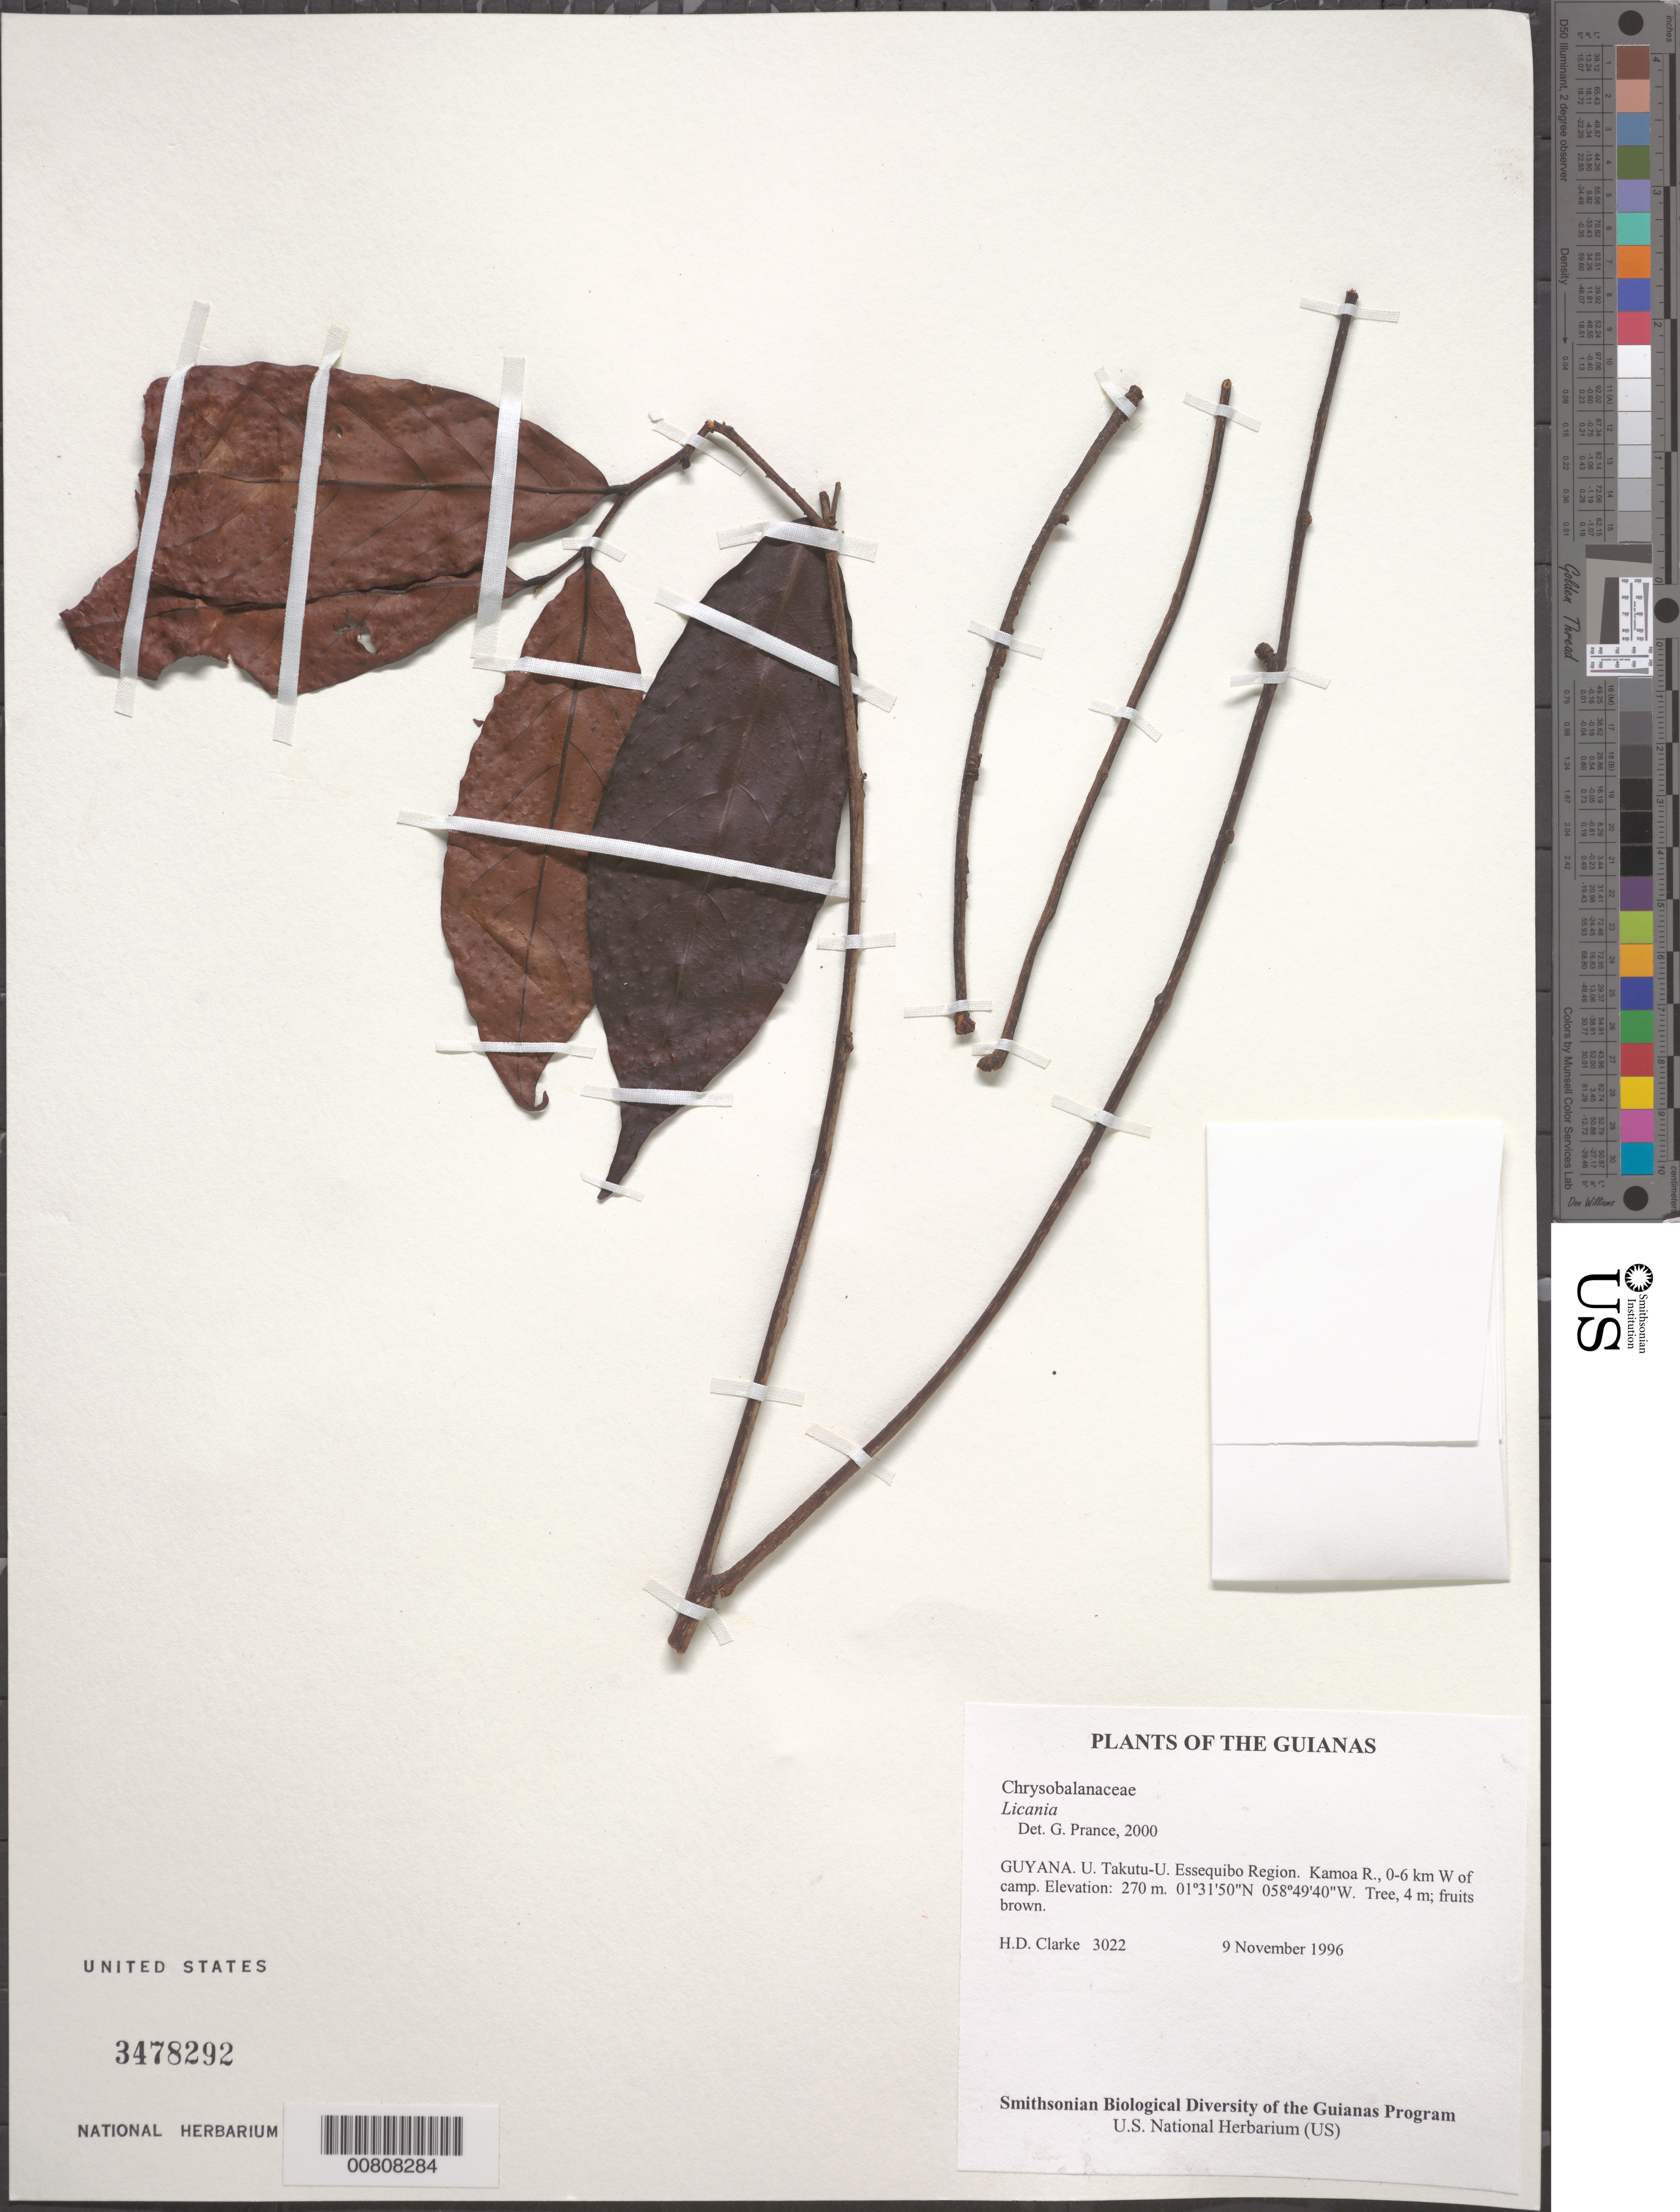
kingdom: Plantae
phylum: Tracheophyta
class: Magnoliopsida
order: Malpighiales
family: Chrysobalanaceae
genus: Licania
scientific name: Licania sp.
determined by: Prance, G. T.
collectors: H. D. Clarke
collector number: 3022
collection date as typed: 9 November 1996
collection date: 1996-11-09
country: Guyana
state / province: U. Takutu-U. Essequibo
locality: Kamoa R., 0-6 km W of camp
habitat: Riparian vegetation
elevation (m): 270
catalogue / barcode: US 3478292